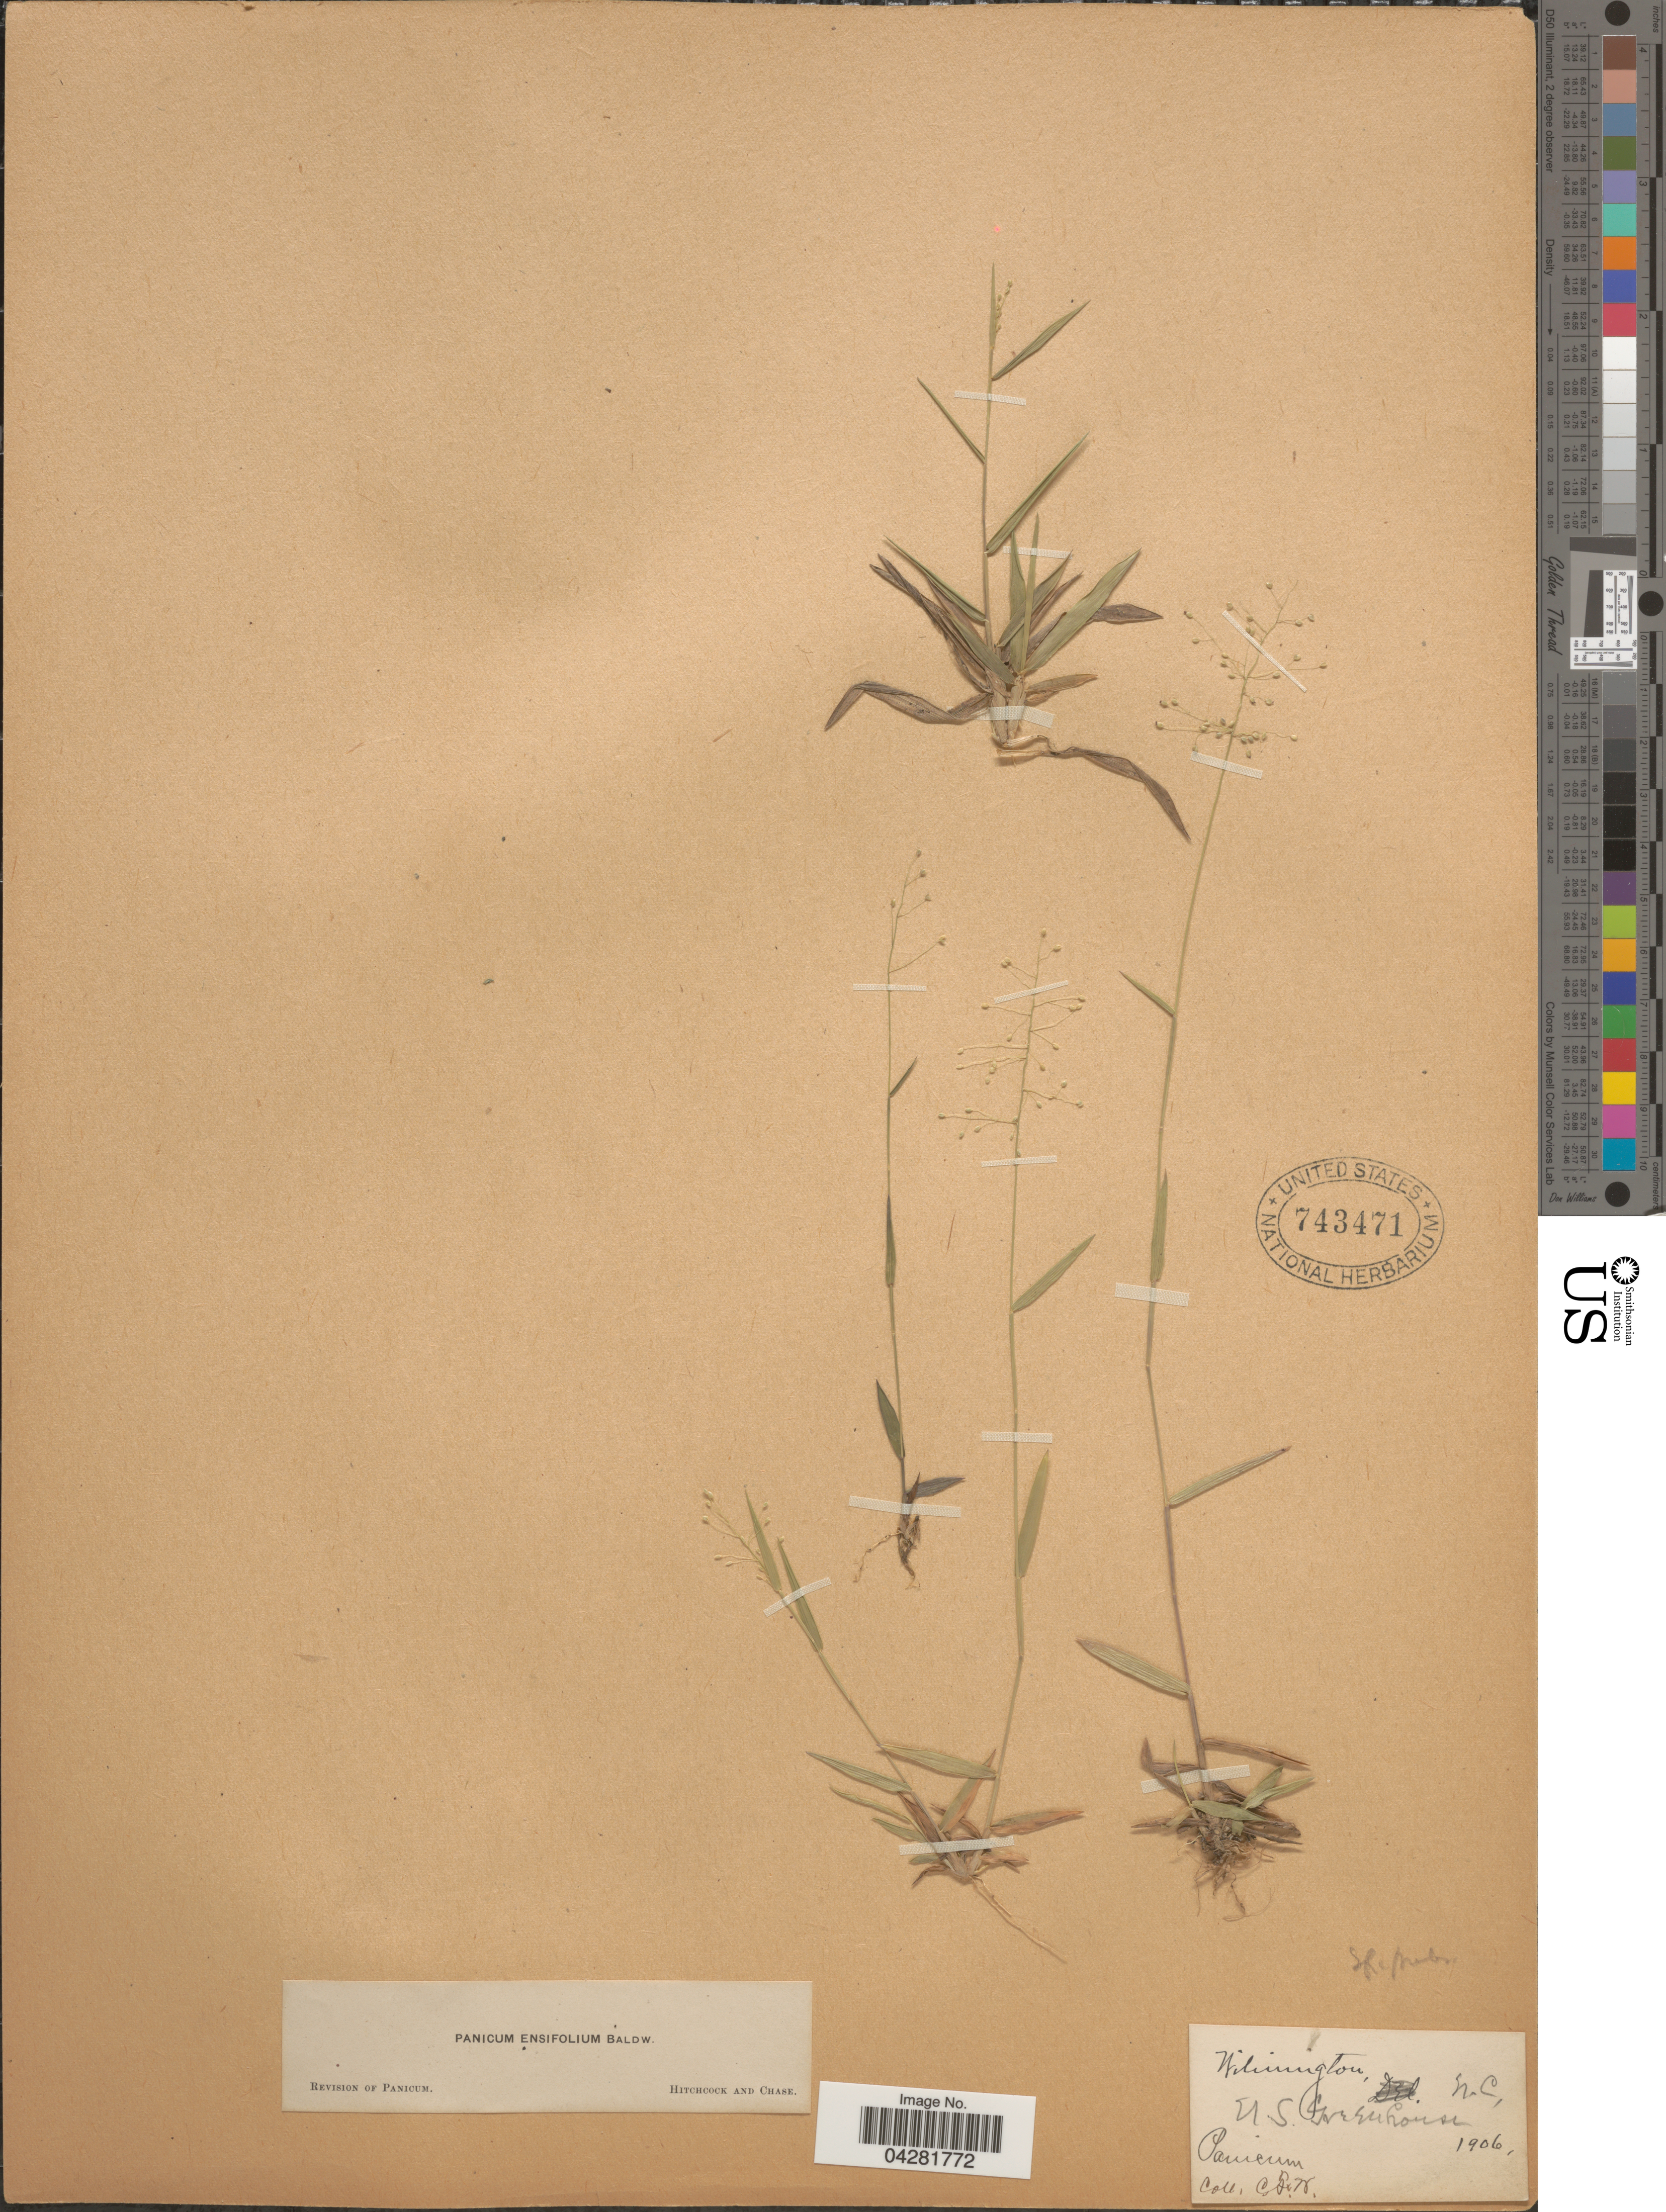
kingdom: Plantae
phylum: Tracheophyta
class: Liliopsida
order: Poales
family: Poaceae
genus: Dichanthelium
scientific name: Dichanthelium ensifolium var. ensifolium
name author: (Baldwin ex Elliot) Gould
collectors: C. F. W.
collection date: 1906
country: United States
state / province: North Carolina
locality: Wilmington. US. Greenhouse.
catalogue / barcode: US 743471